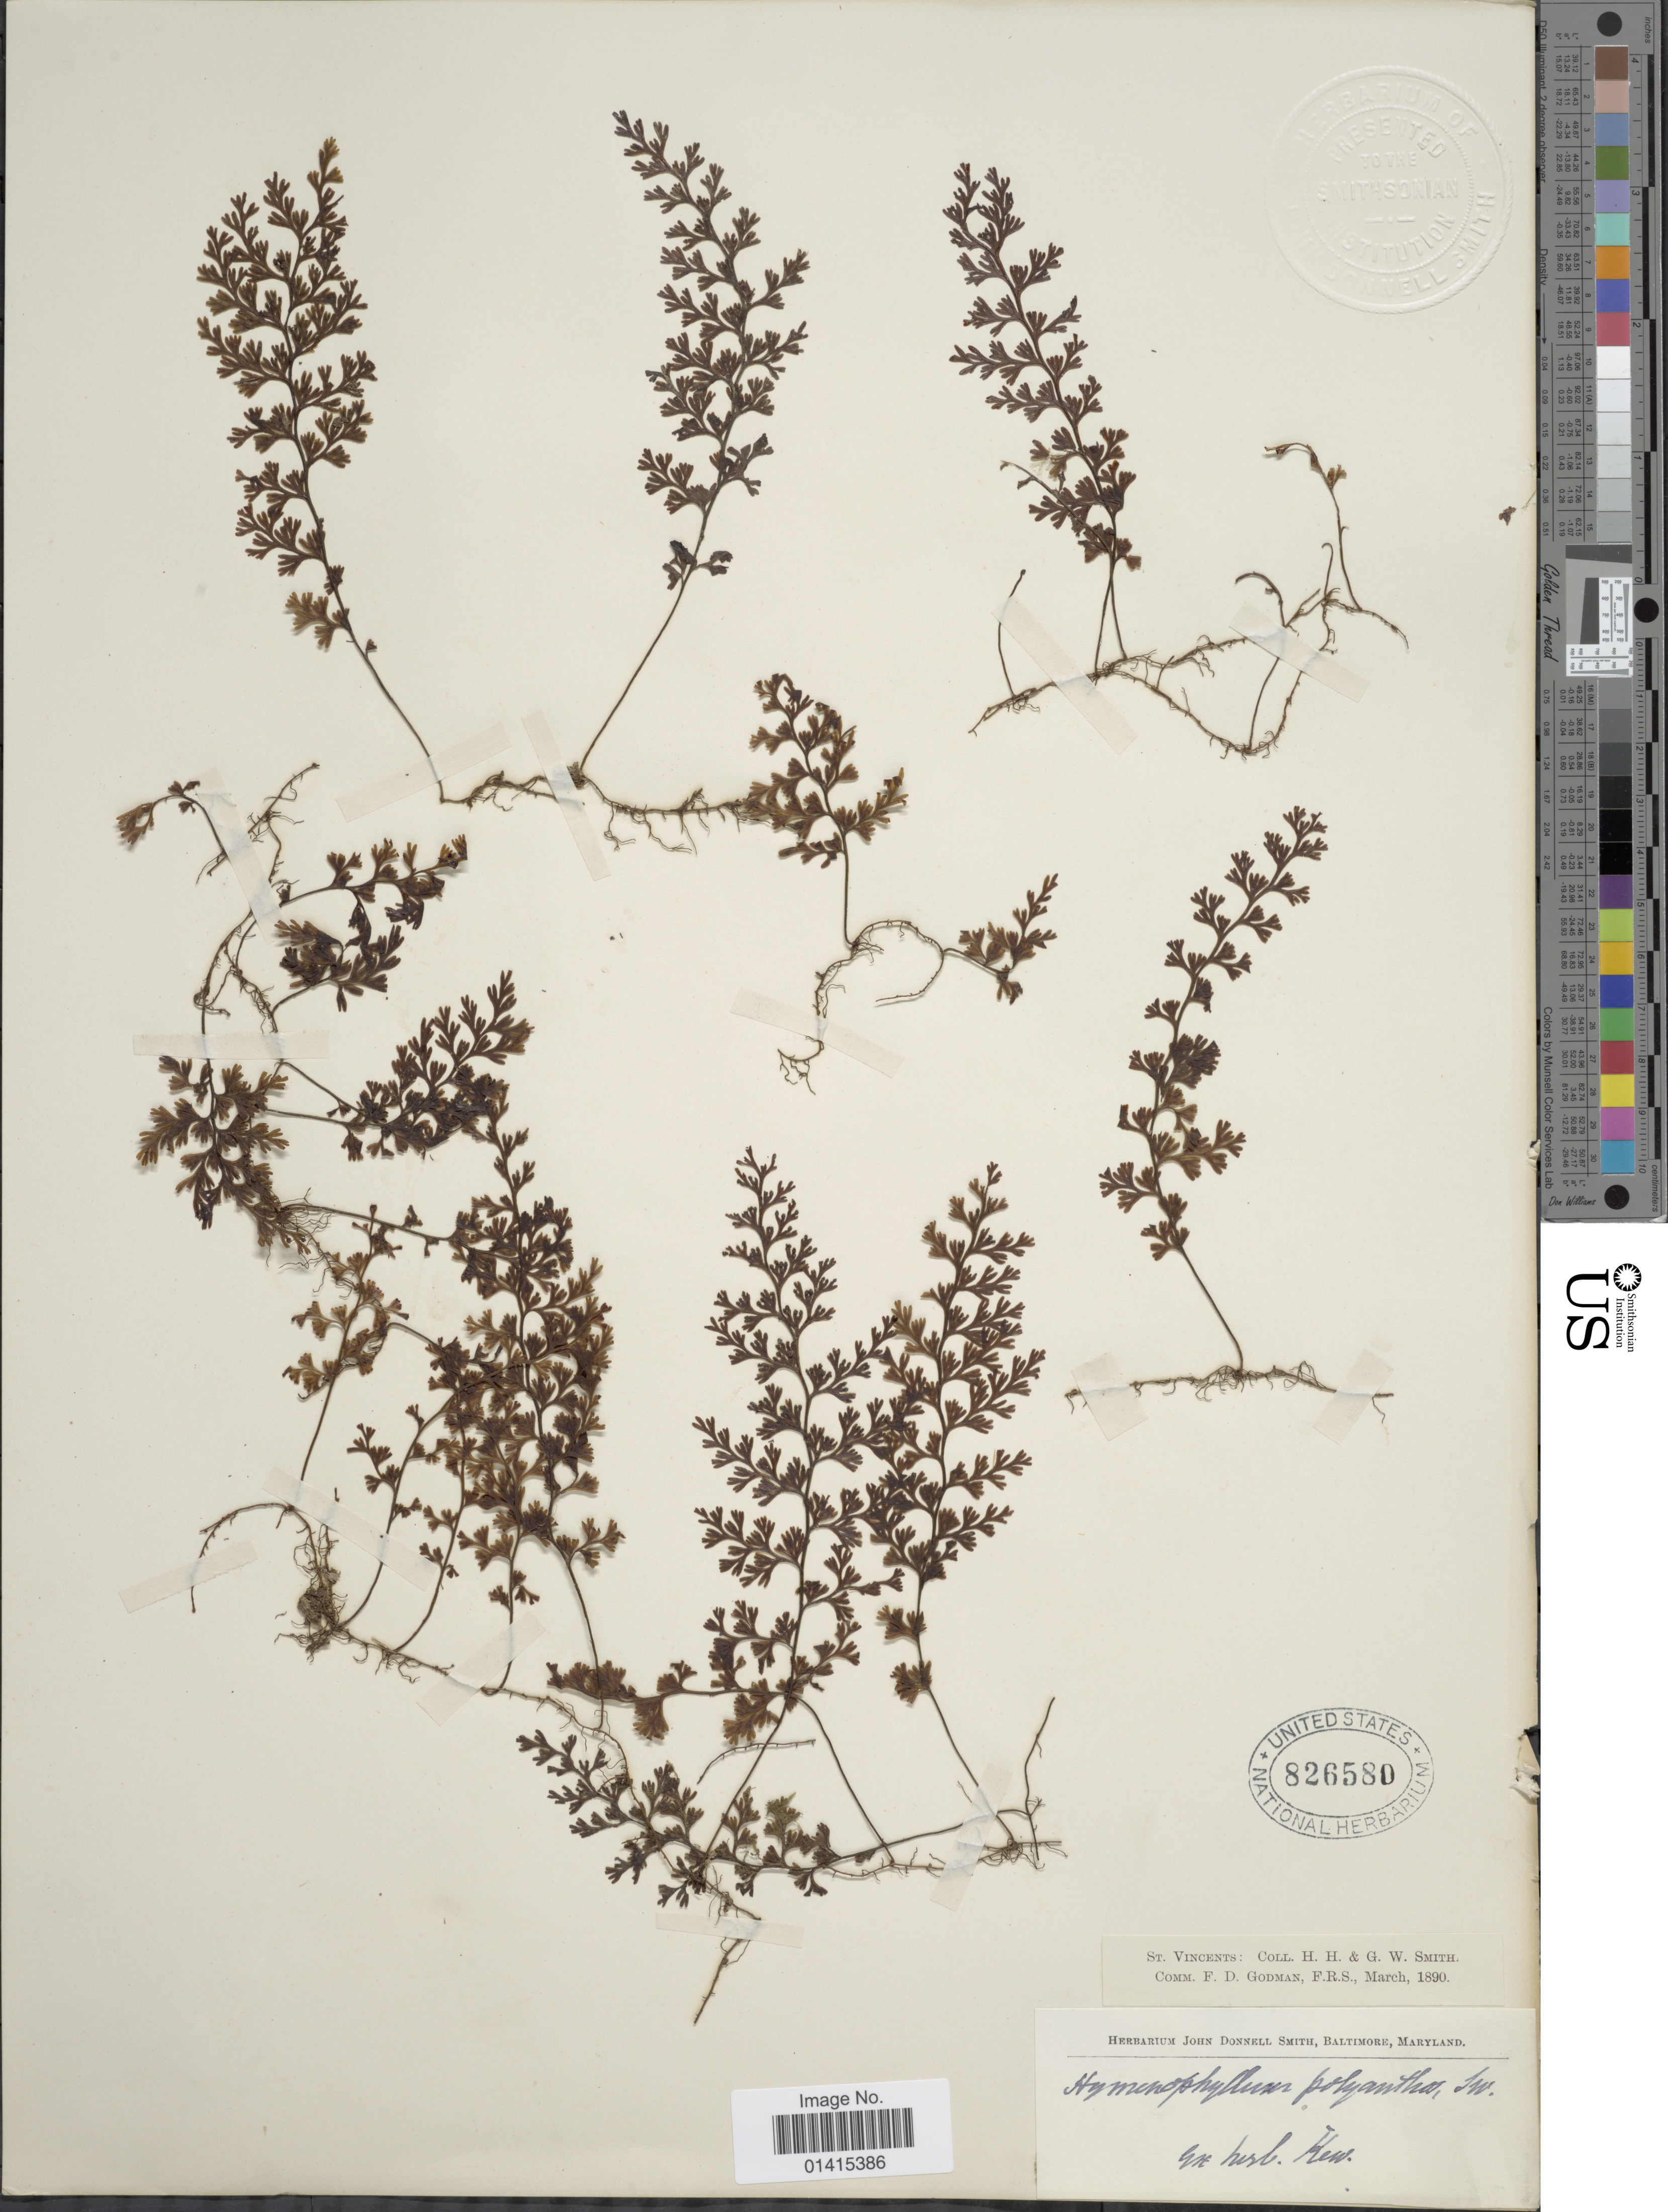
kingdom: Plantae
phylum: Tracheophyta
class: Polypodiopsida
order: Hymenophyllales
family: Hymenophyllaceae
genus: Hymenophyllum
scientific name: Hymenophyllum polyanthos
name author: (Sw.) Sw.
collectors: H. H. Smith & G. Smith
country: St. Vincent - Grenadines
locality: St. Vincents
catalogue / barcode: US 826580